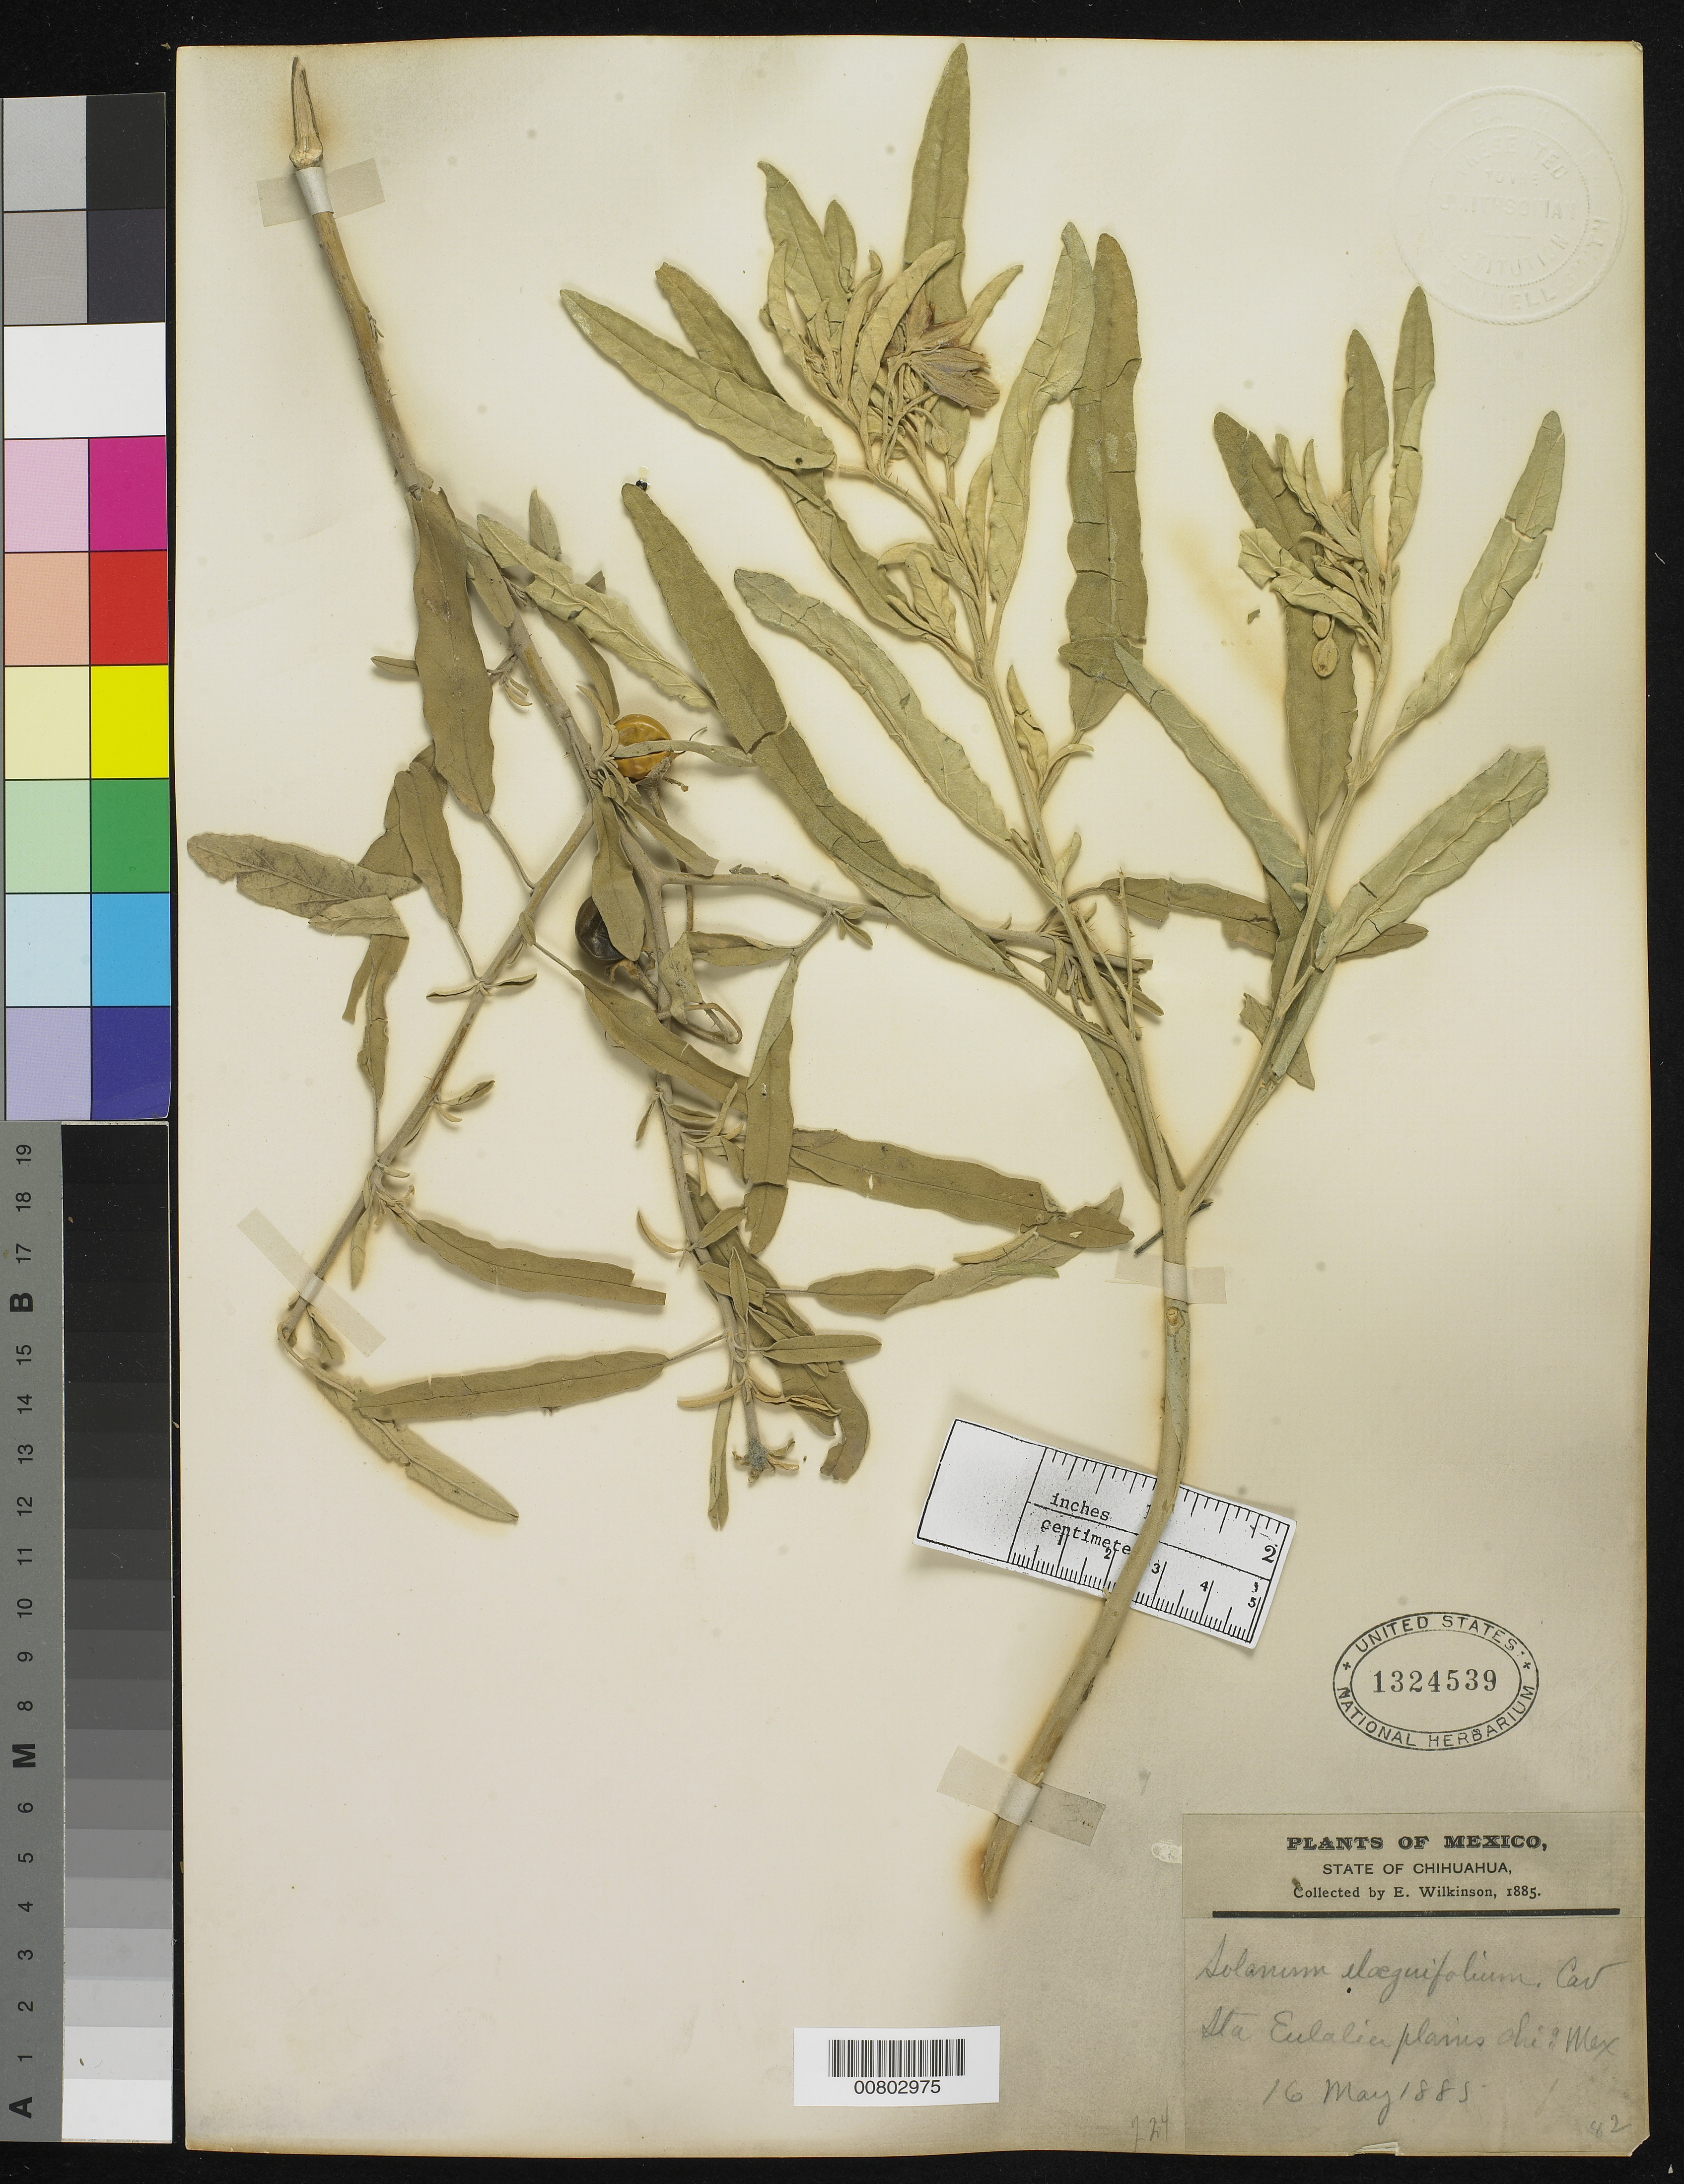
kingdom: Plantae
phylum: Tracheophyta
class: Magnoliopsida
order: Solanales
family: Solanaceae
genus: Solanum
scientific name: Solanum elaeagnifolium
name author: Cav.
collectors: E. Wilkinson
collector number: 82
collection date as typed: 16 May 1885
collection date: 1885-05-16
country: Mexico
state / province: Chihuahua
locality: Sta. Eulalia plains, Chihuahua.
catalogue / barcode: US 1324539